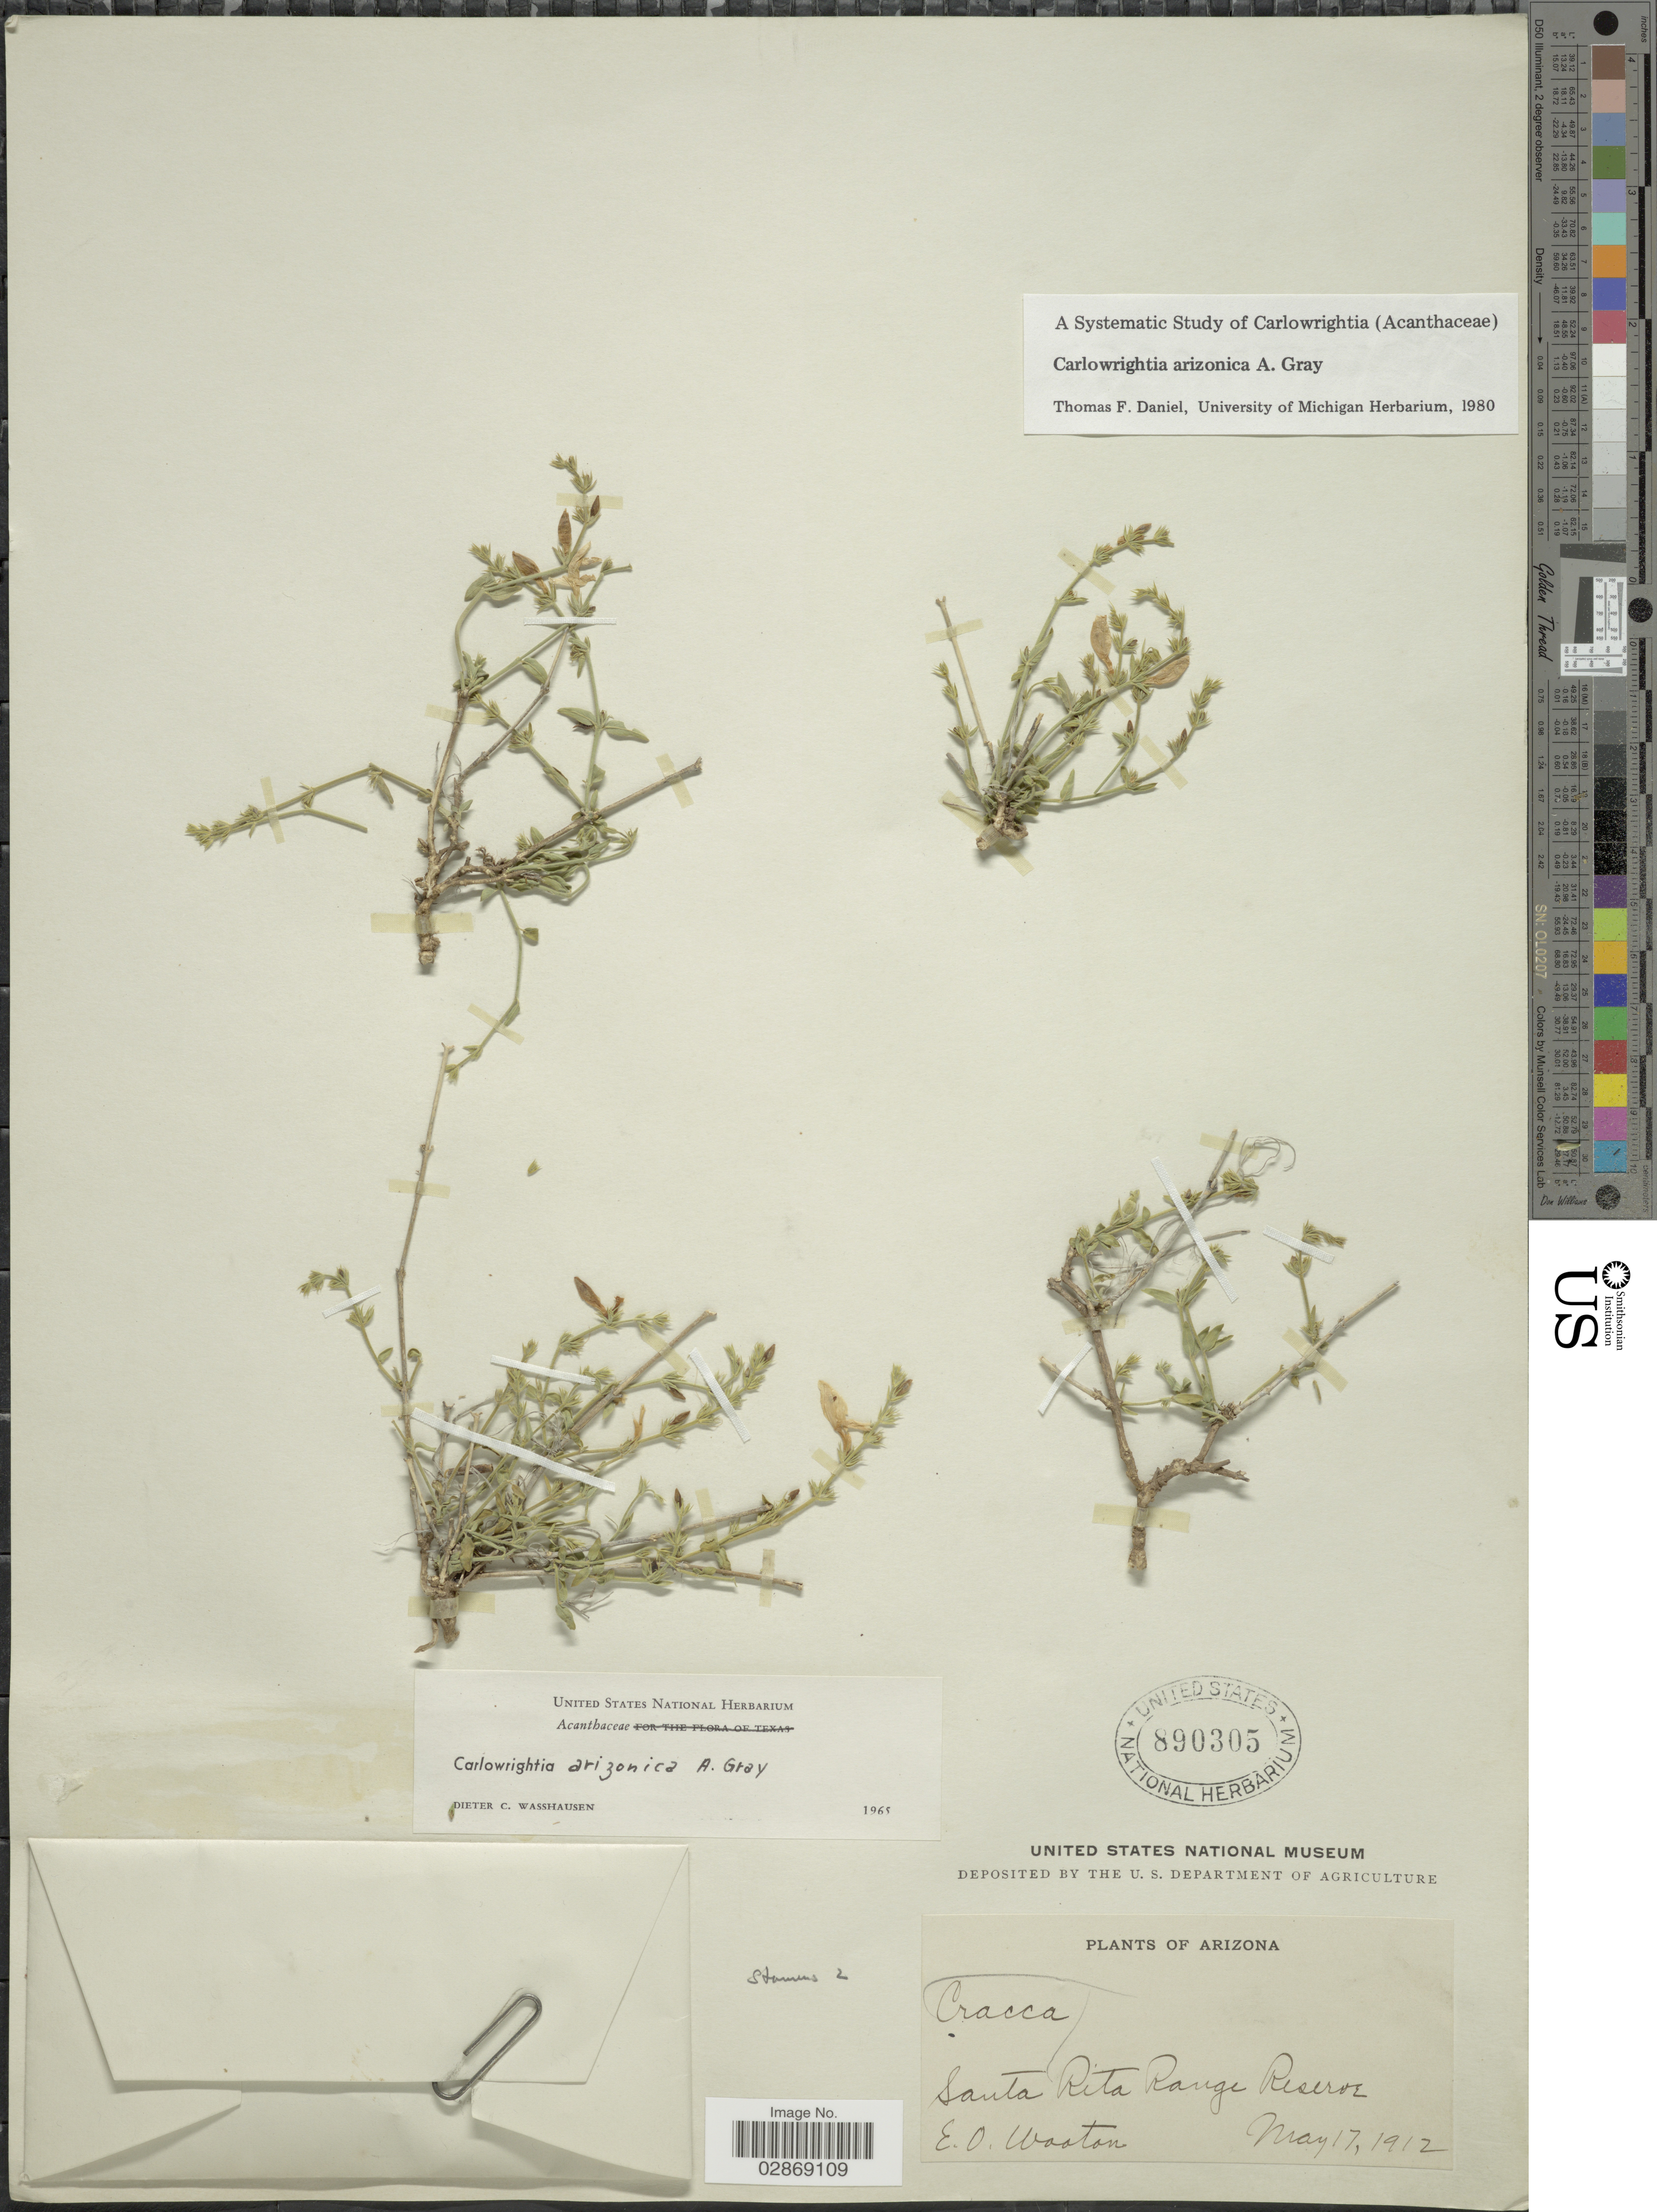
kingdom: Plantae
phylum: Tracheophyta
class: Magnoliopsida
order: Lamiales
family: Acanthaceae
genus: Carlowrightia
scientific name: Carlowrightia arizonica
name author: A. Gray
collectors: E. O. Wooton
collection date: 1912-05-17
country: United States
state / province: Arizona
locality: Santa Rita Range Reserve.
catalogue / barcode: US 890305